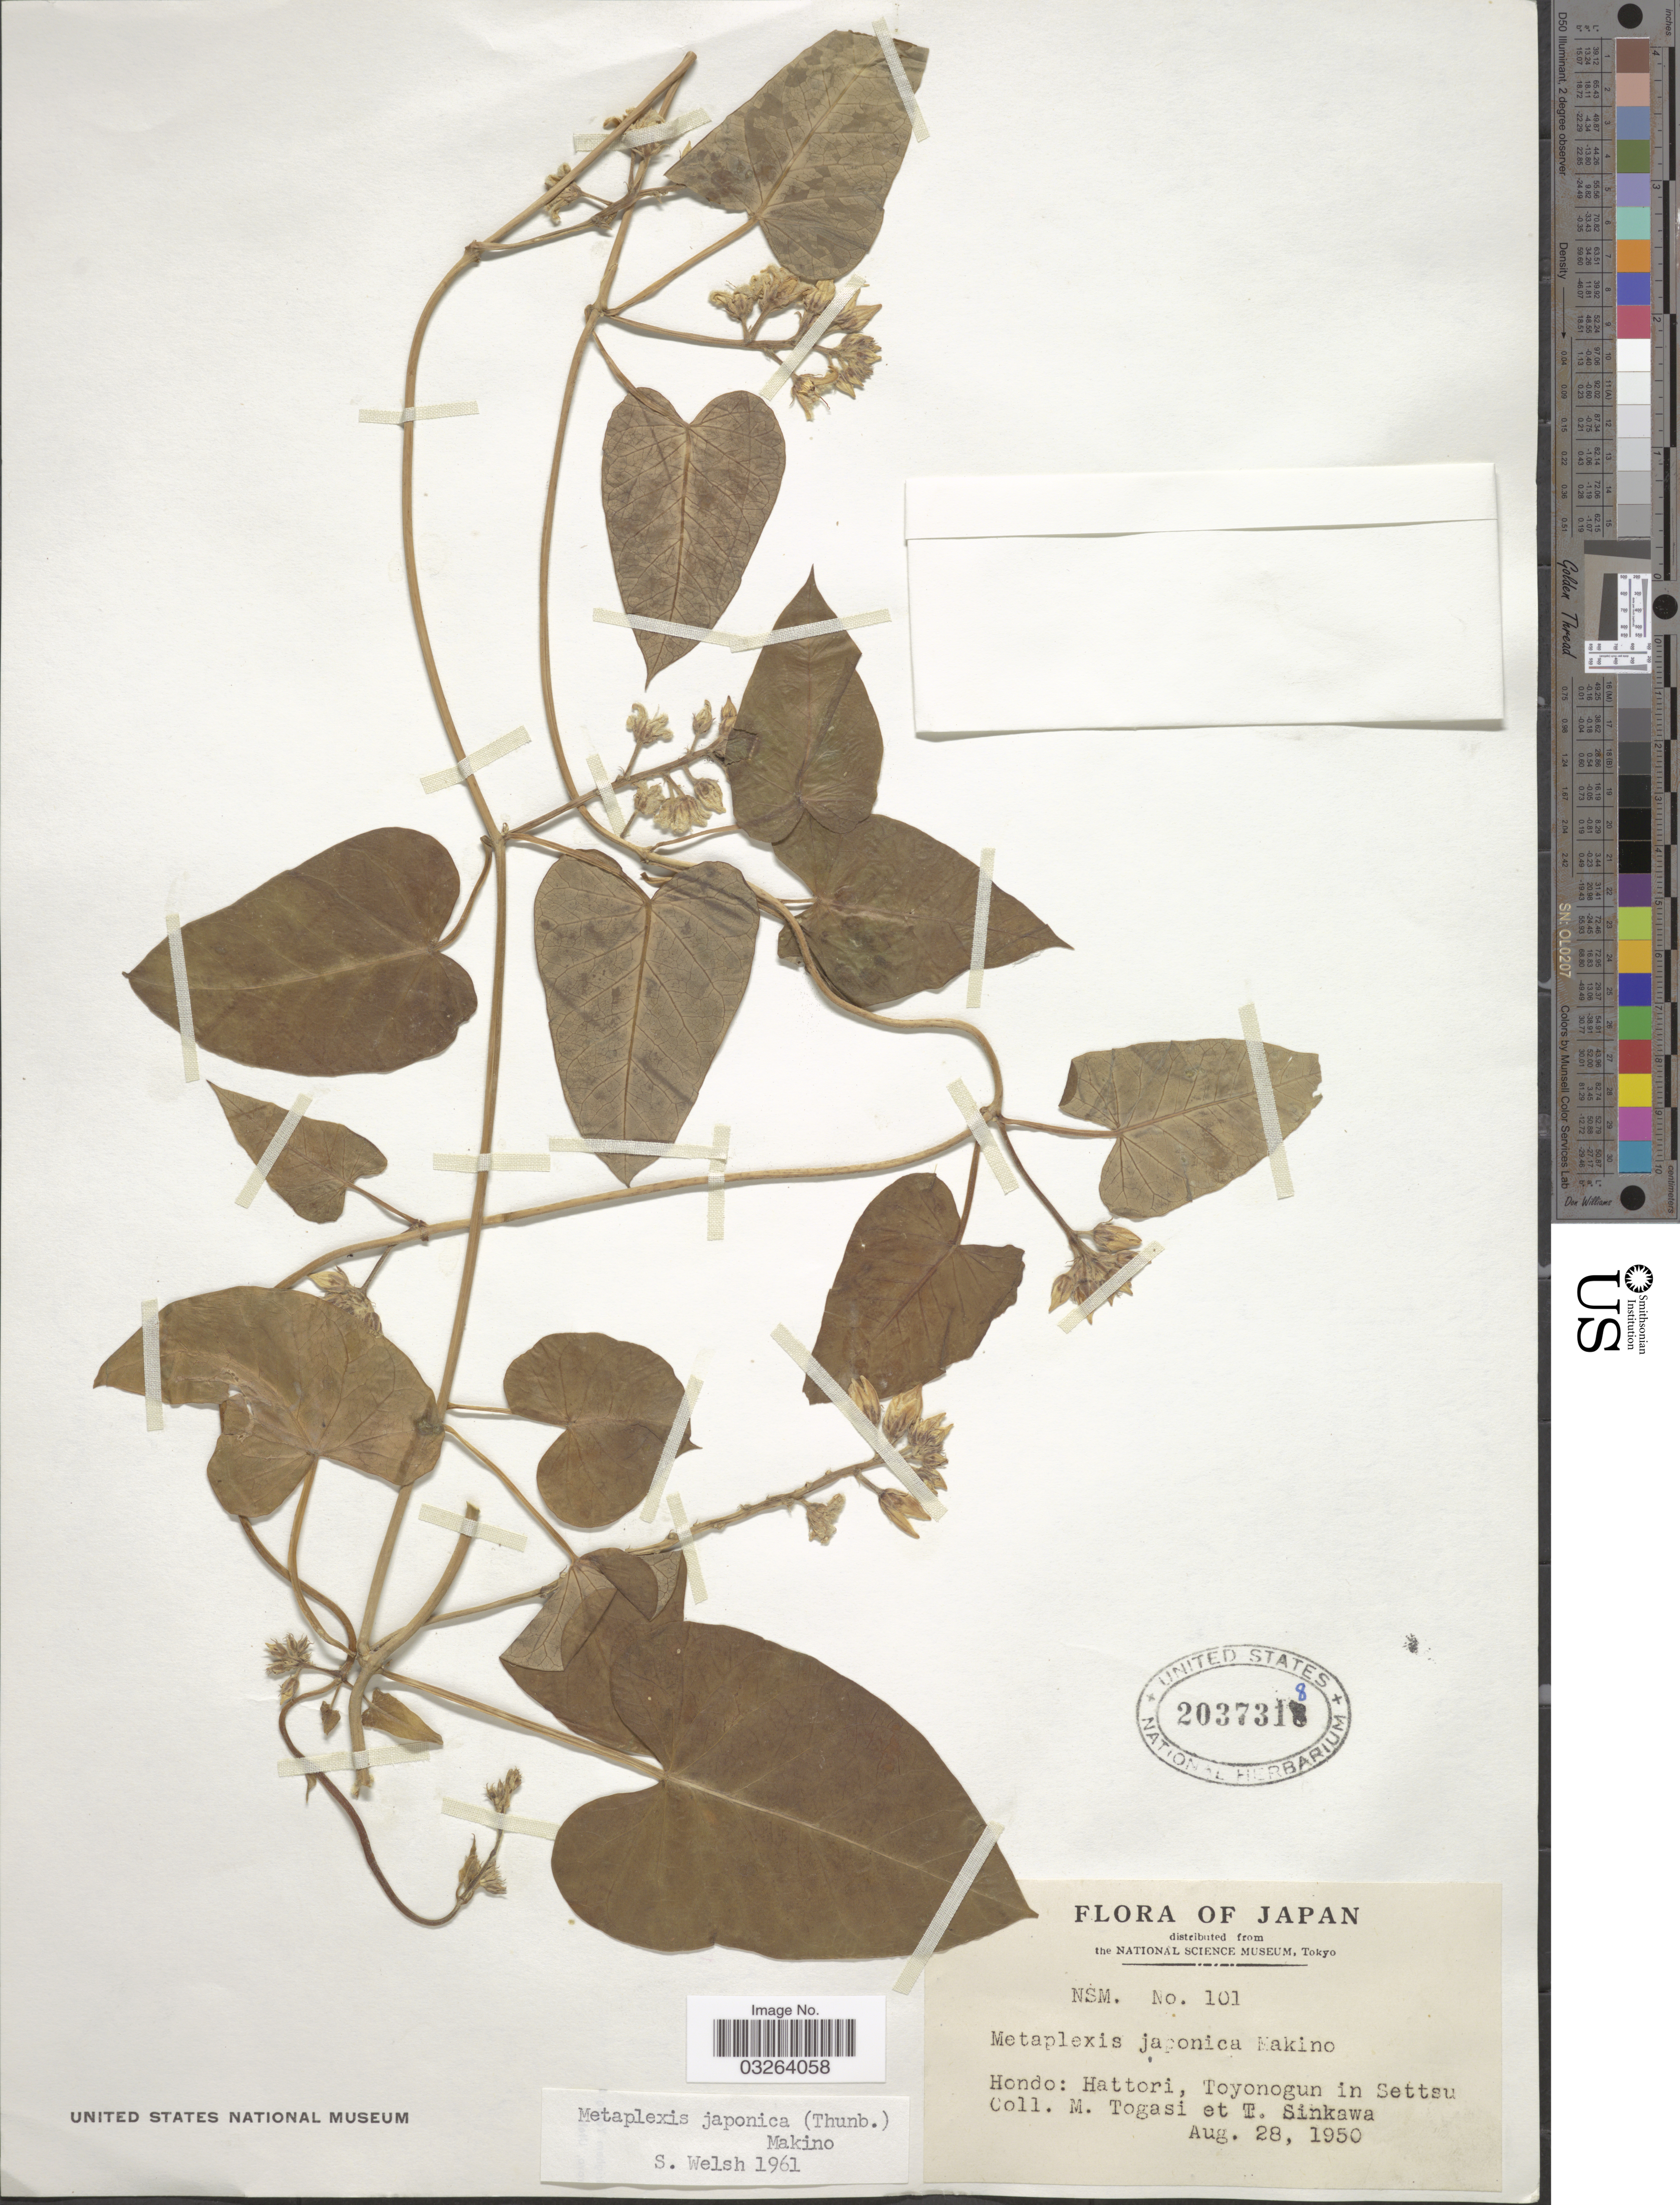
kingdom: Plantae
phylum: Tracheophyta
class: Magnoliopsida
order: Gentianales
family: Apocynaceae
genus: Metaplexis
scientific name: Metaplexis japonica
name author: (Thunb.) Makino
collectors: M. Togasi & T. Sinkawa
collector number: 101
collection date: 1950-08-28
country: Japan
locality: Hondo: Hattori, Toyonogun in Settsu.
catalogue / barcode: US 2037318